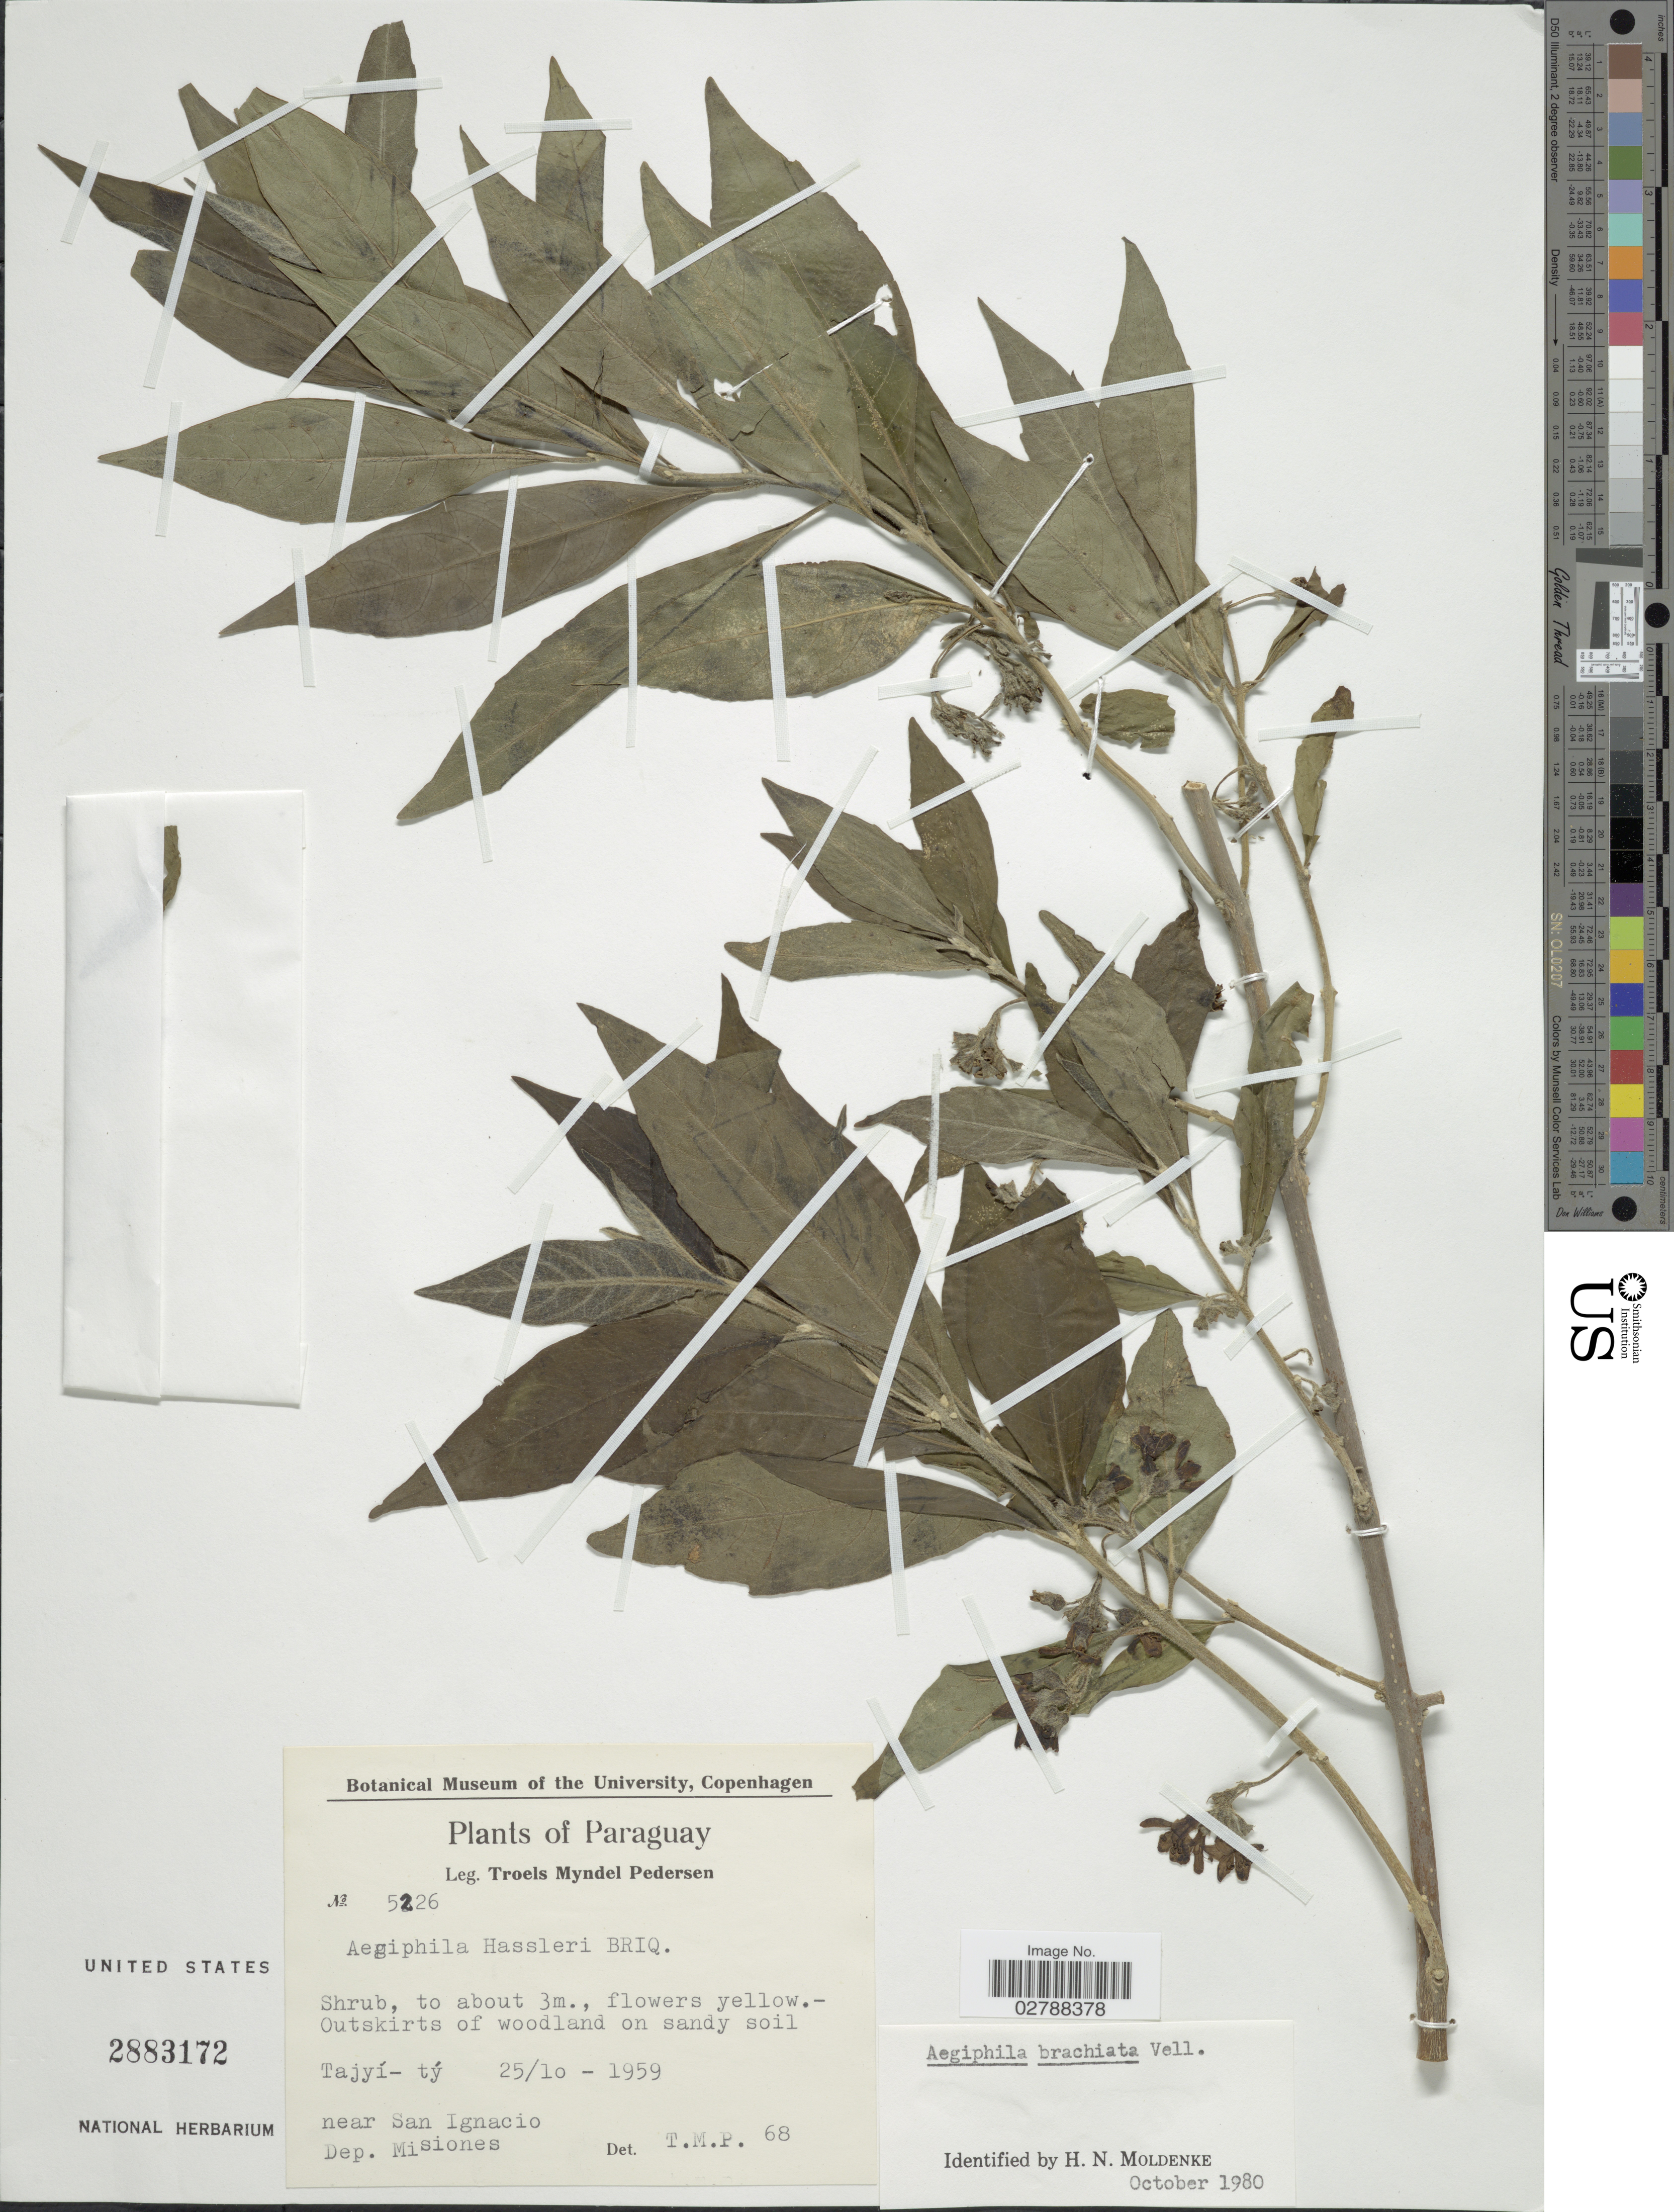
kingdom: Plantae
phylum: Tracheophyta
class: Magnoliopsida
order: Lamiales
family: Lamiaceae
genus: Aegiphila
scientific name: Aegiphila brachiata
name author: Vell.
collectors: T. Pederson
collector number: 5226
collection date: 1959-10-25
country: Paraguay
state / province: Misiones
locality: Tajyí-tý, near San Ignacio, Dep. Misiones.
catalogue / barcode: US 2883172